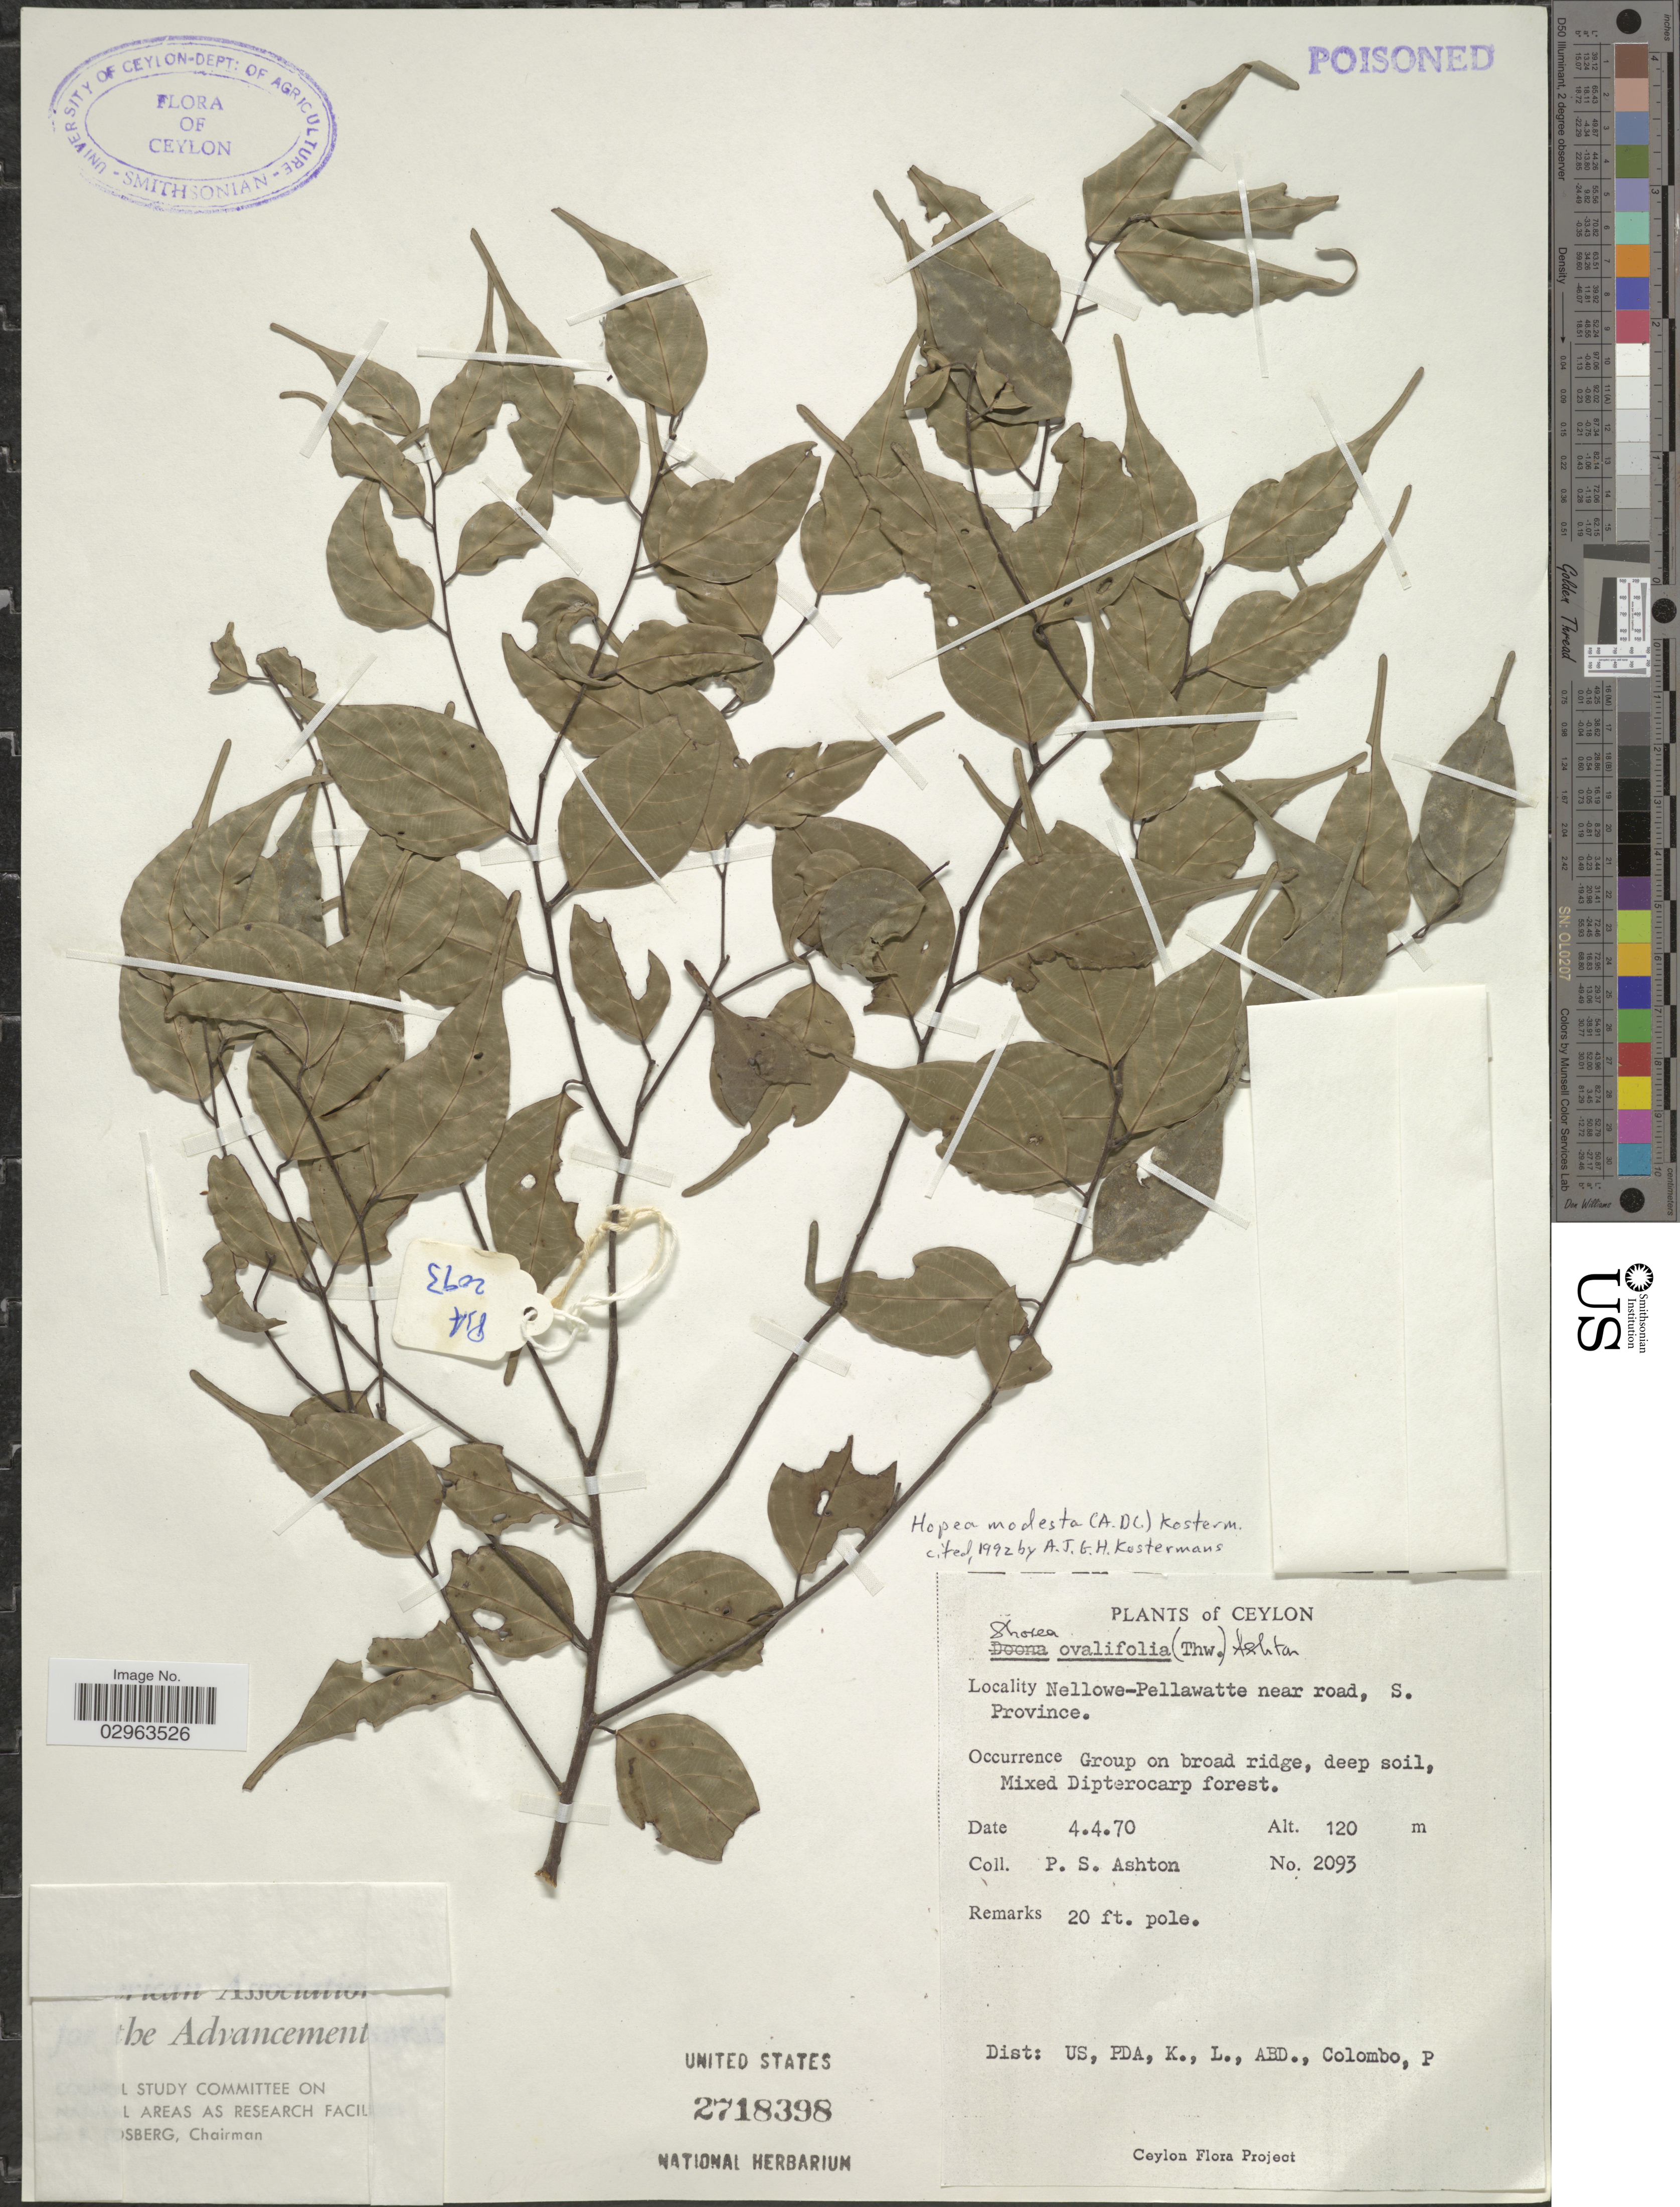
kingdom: Plantae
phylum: Tracheophyta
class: Magnoliopsida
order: Malvales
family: Dipterocarpaceae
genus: Hopea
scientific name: Hopea modesta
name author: Thwaites ex A. DC.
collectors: P. S. Ashton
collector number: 2093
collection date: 1970-04-04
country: Sri Lanka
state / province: Southern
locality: Ceylon. Nellowe-Pellawatte near road, S. Province.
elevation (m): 120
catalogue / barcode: US 2718398